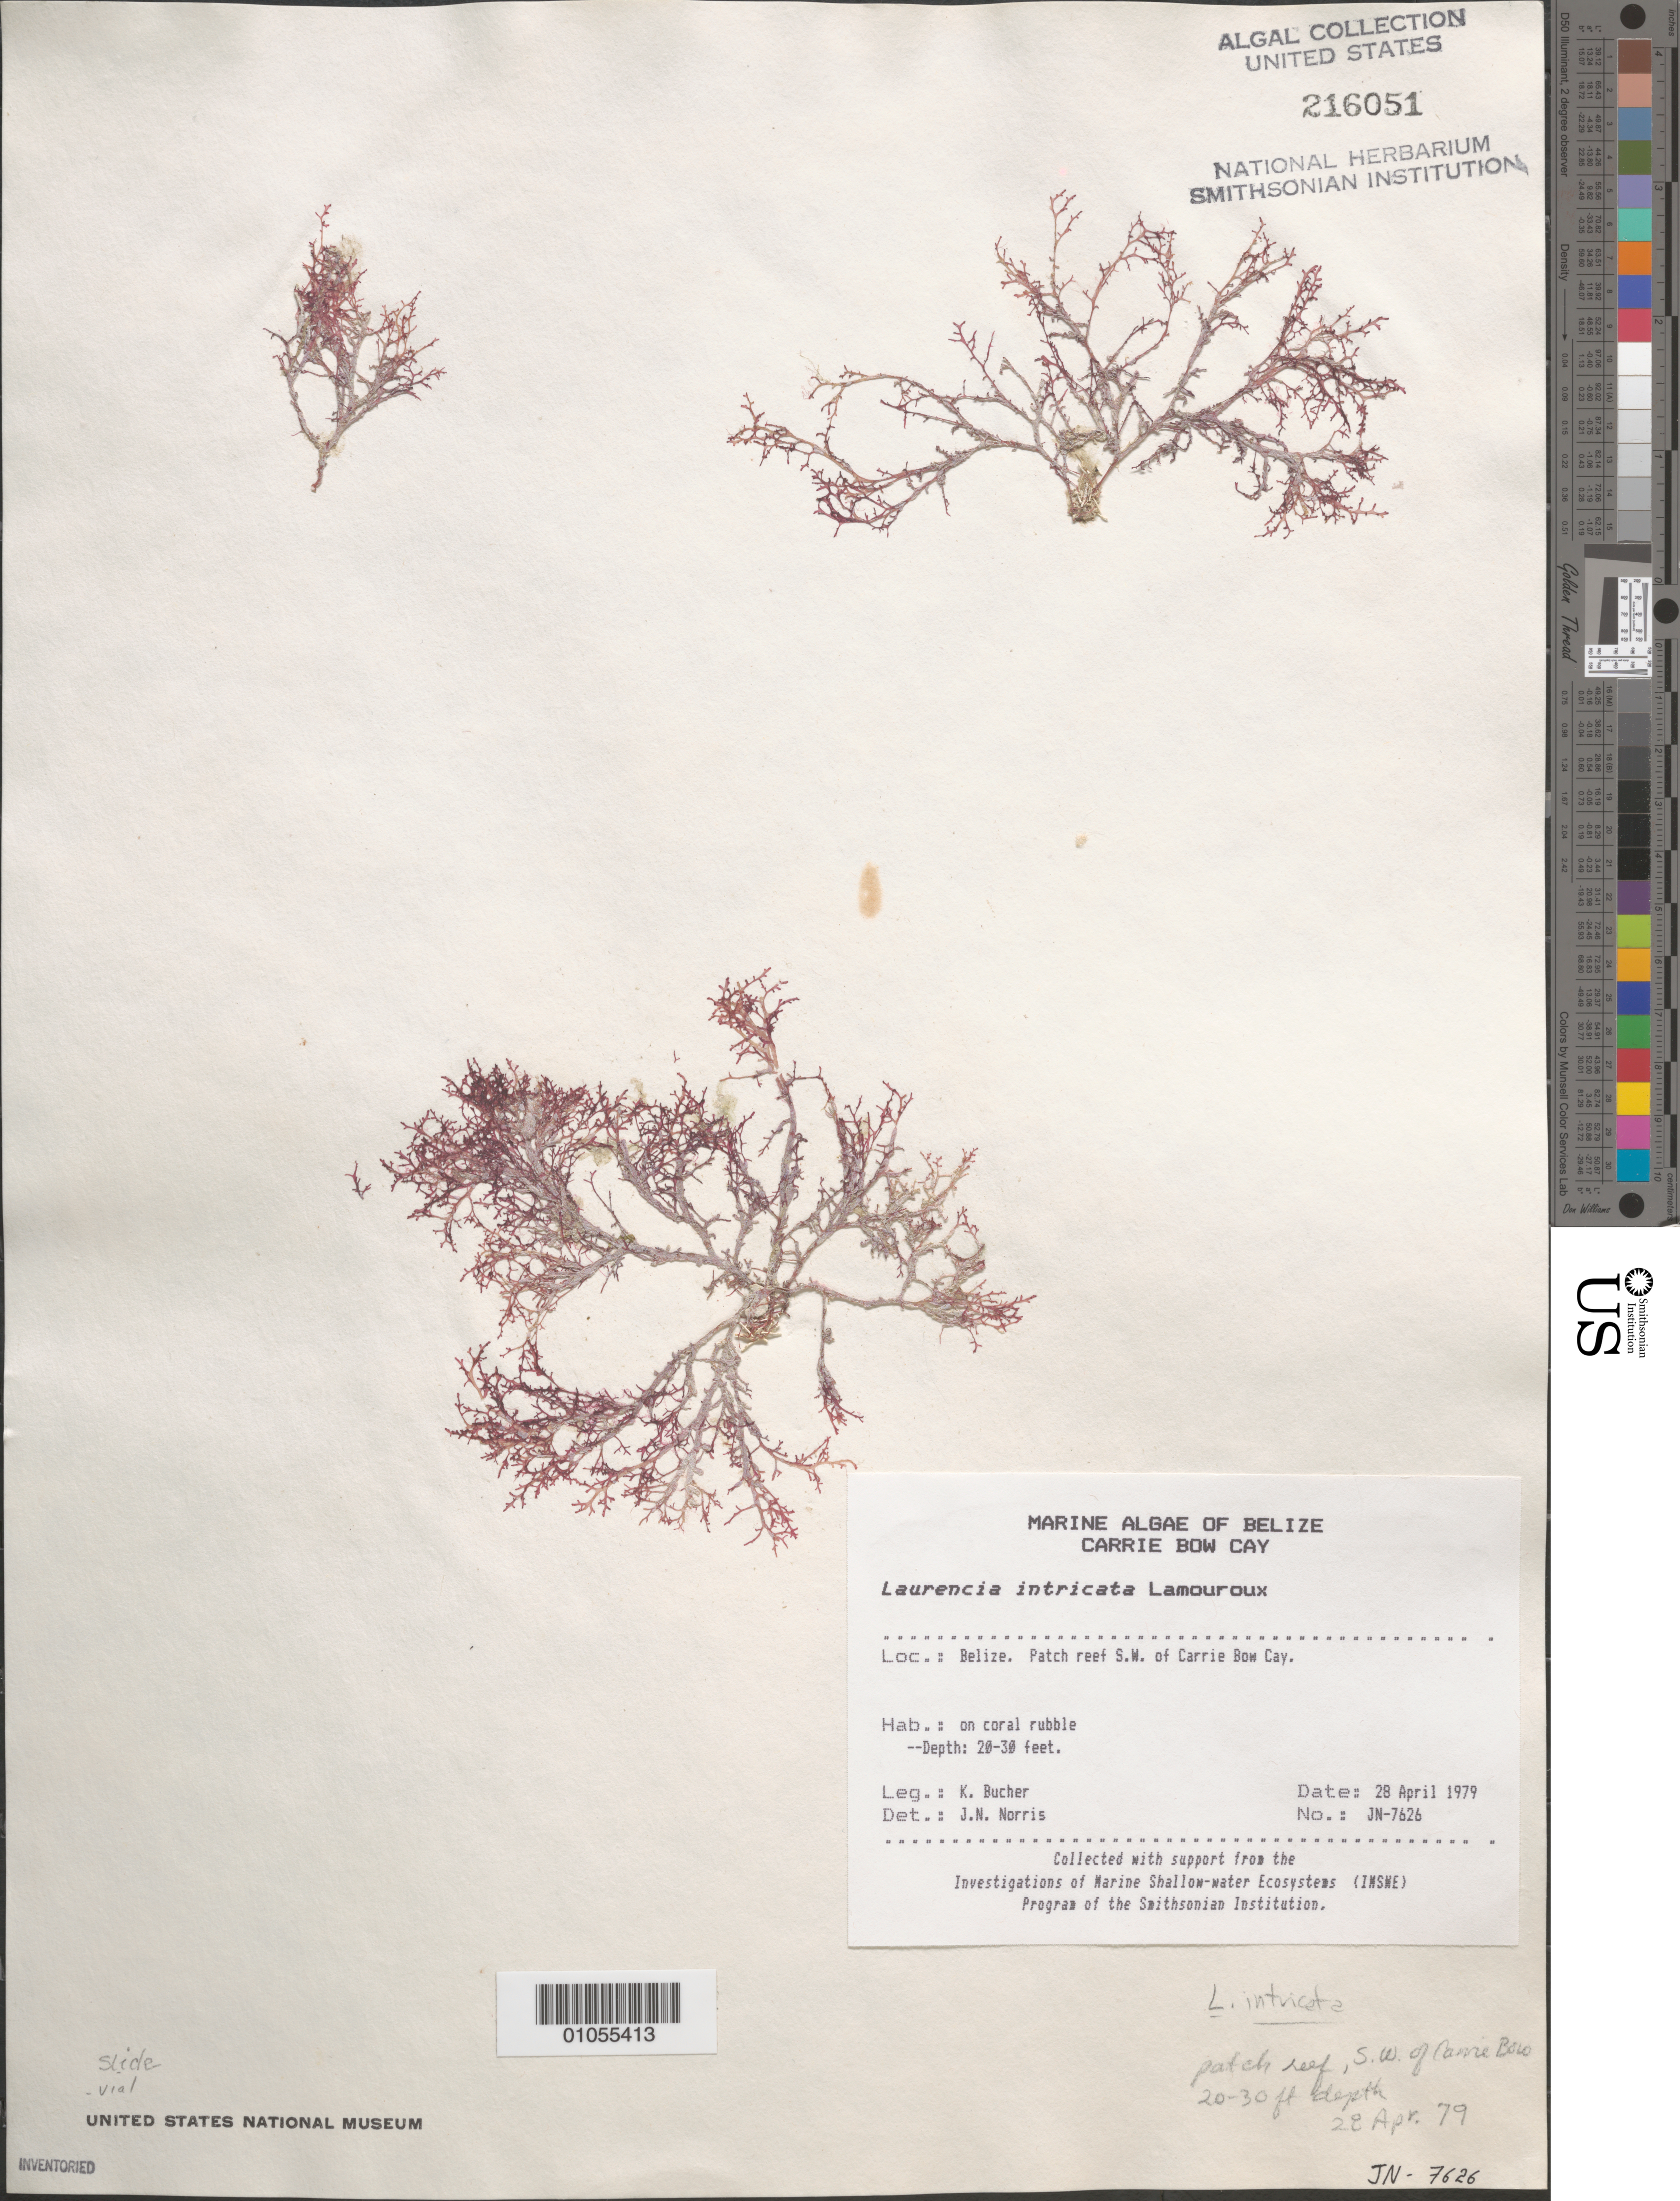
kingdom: Plantae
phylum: Rhodophyta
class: Florideophyceae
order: Ceramiales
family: Rhodomelaceae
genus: Laurencia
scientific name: Laurencia intricata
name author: J.V.Lamouroux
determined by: Norris, James N.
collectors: K. E. Bucher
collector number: JN-7626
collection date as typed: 28 Apr 1979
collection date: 1979-04-28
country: Belize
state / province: Stann Creek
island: Carrie Bow Cay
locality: Patch reef southwest of Carrie Bow Cay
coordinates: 16 48'N, 88 05'W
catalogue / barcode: US 216051